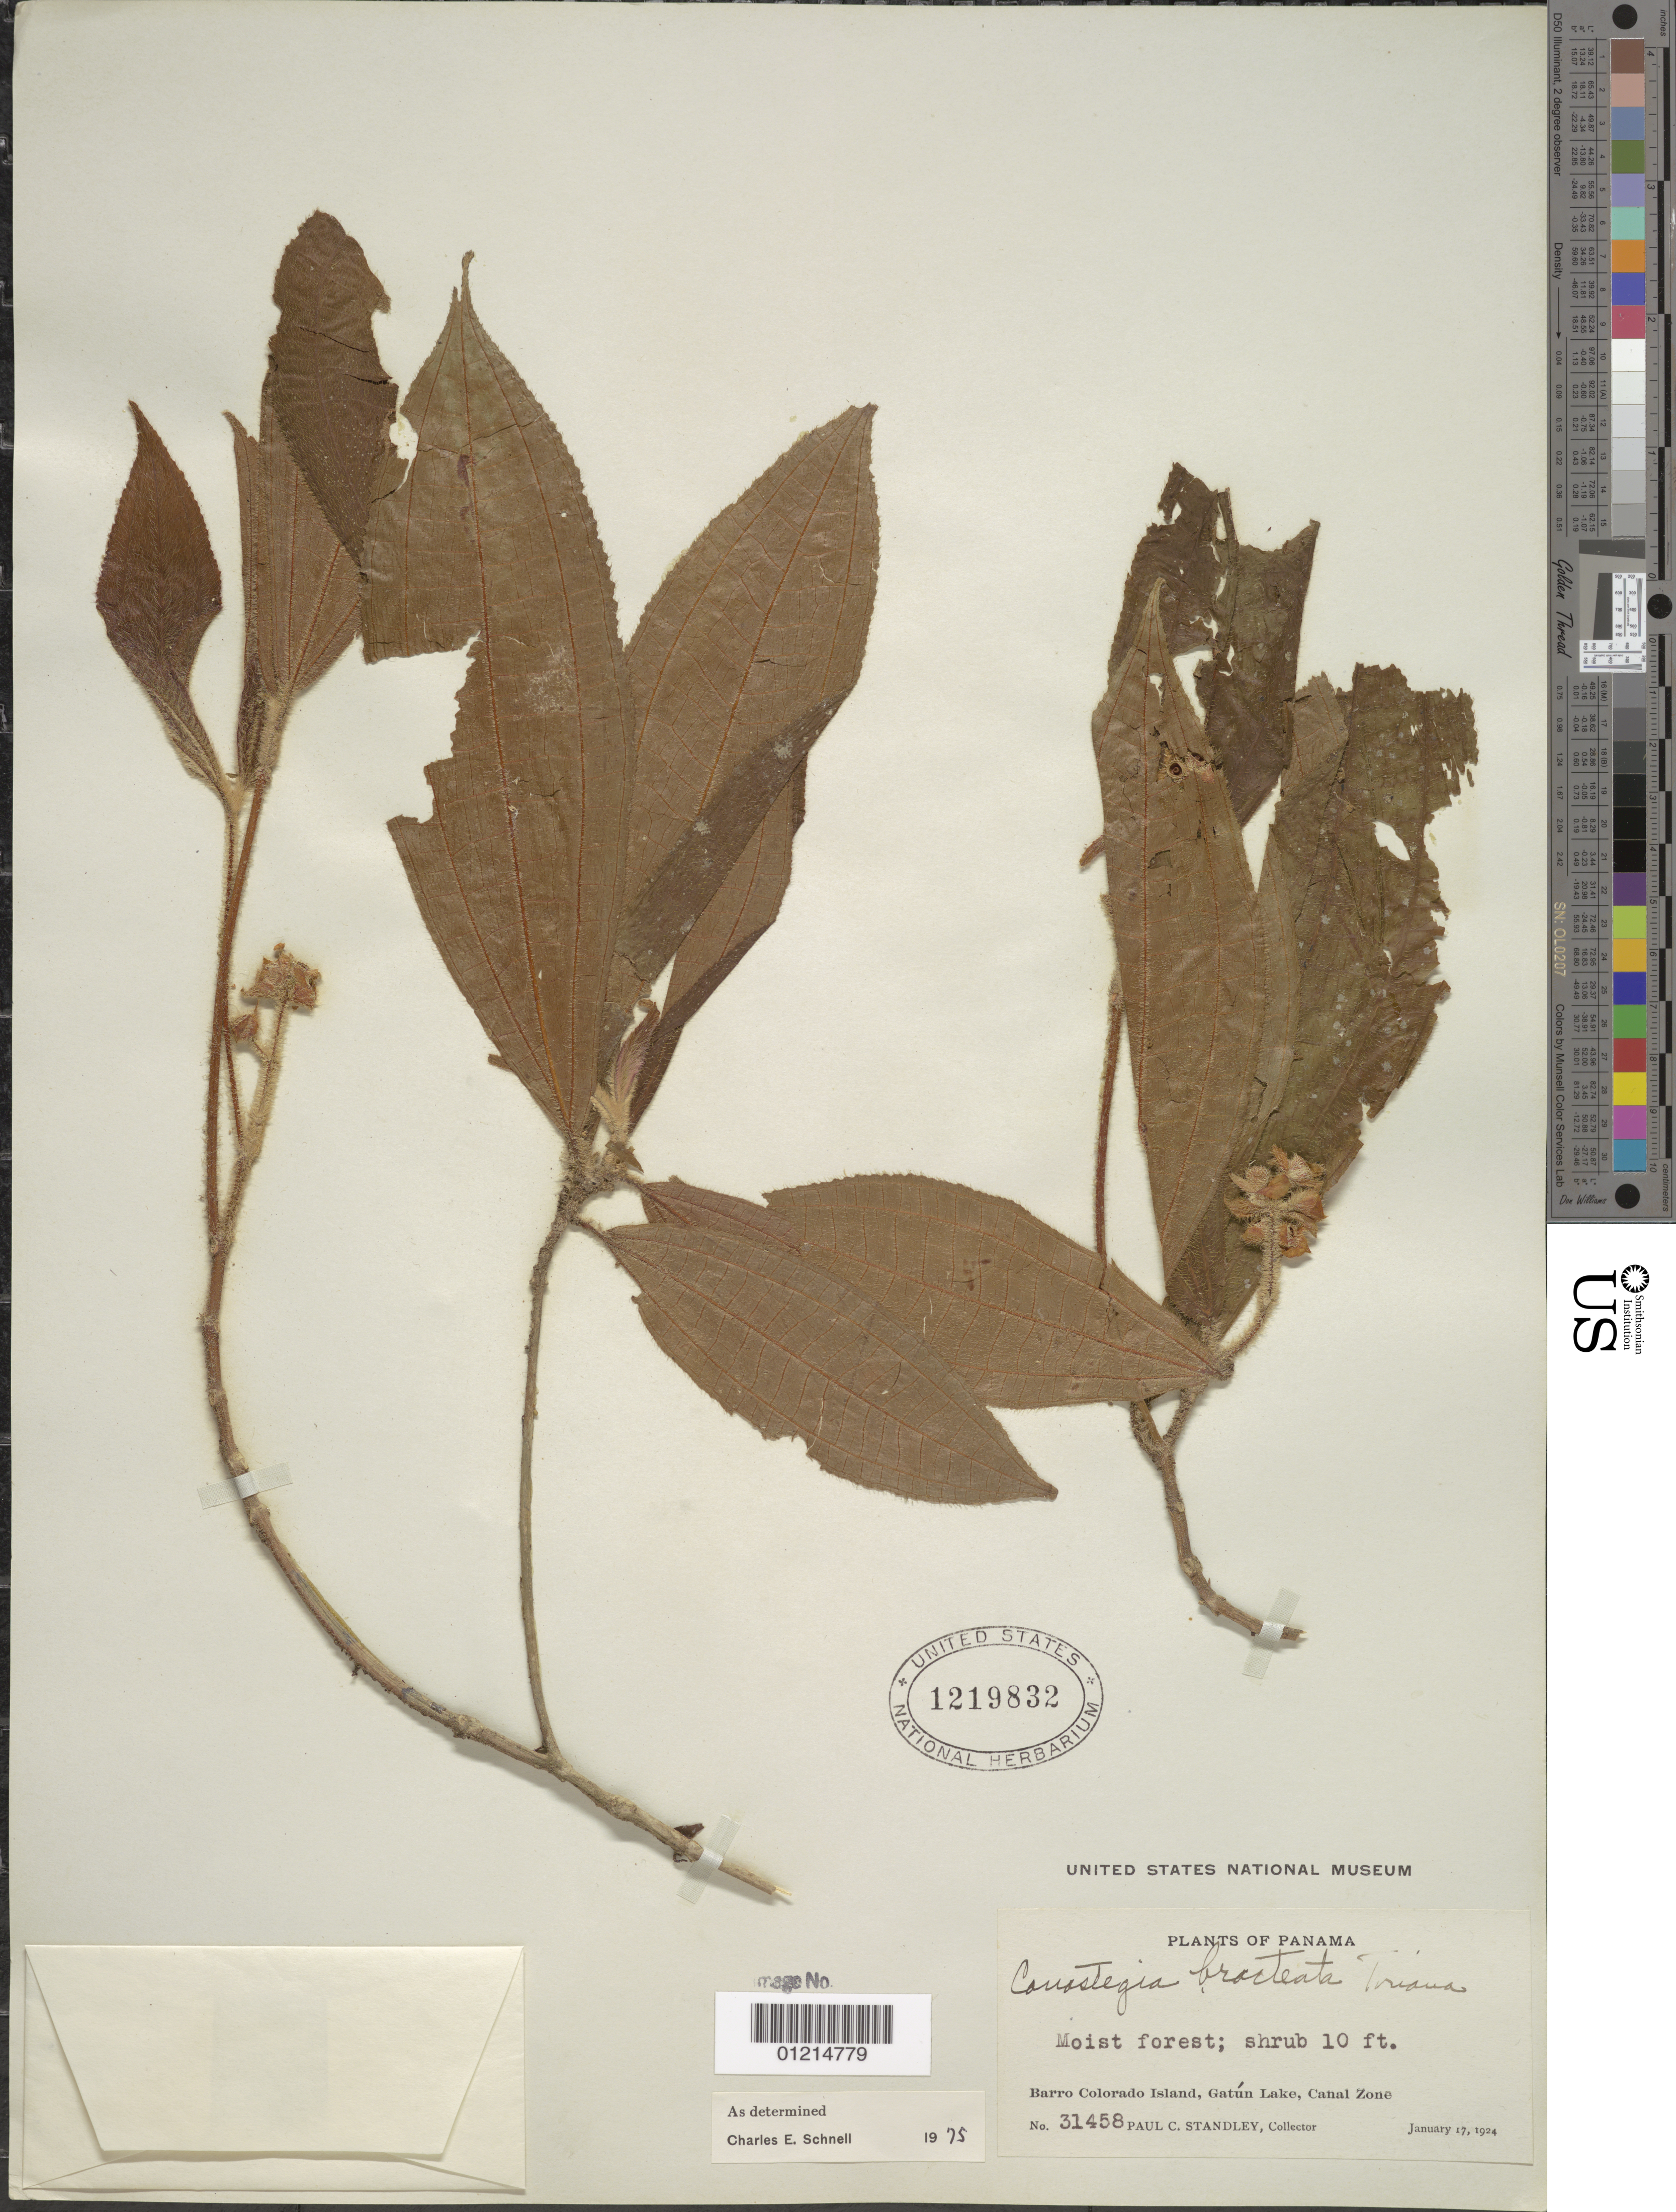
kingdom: Plantae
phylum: Tracheophyta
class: Magnoliopsida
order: Myrtales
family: Melastomataceae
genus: Conostegia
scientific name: Conostegia bracteata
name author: Triana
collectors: P. C. Standley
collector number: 31458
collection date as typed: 17 Jan 1924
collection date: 1924-01-17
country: Panama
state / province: Panamá Oeste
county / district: Canal Zone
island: Barro Colorado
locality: Barro Colorado Island, Gatun Lake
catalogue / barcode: US 1219832